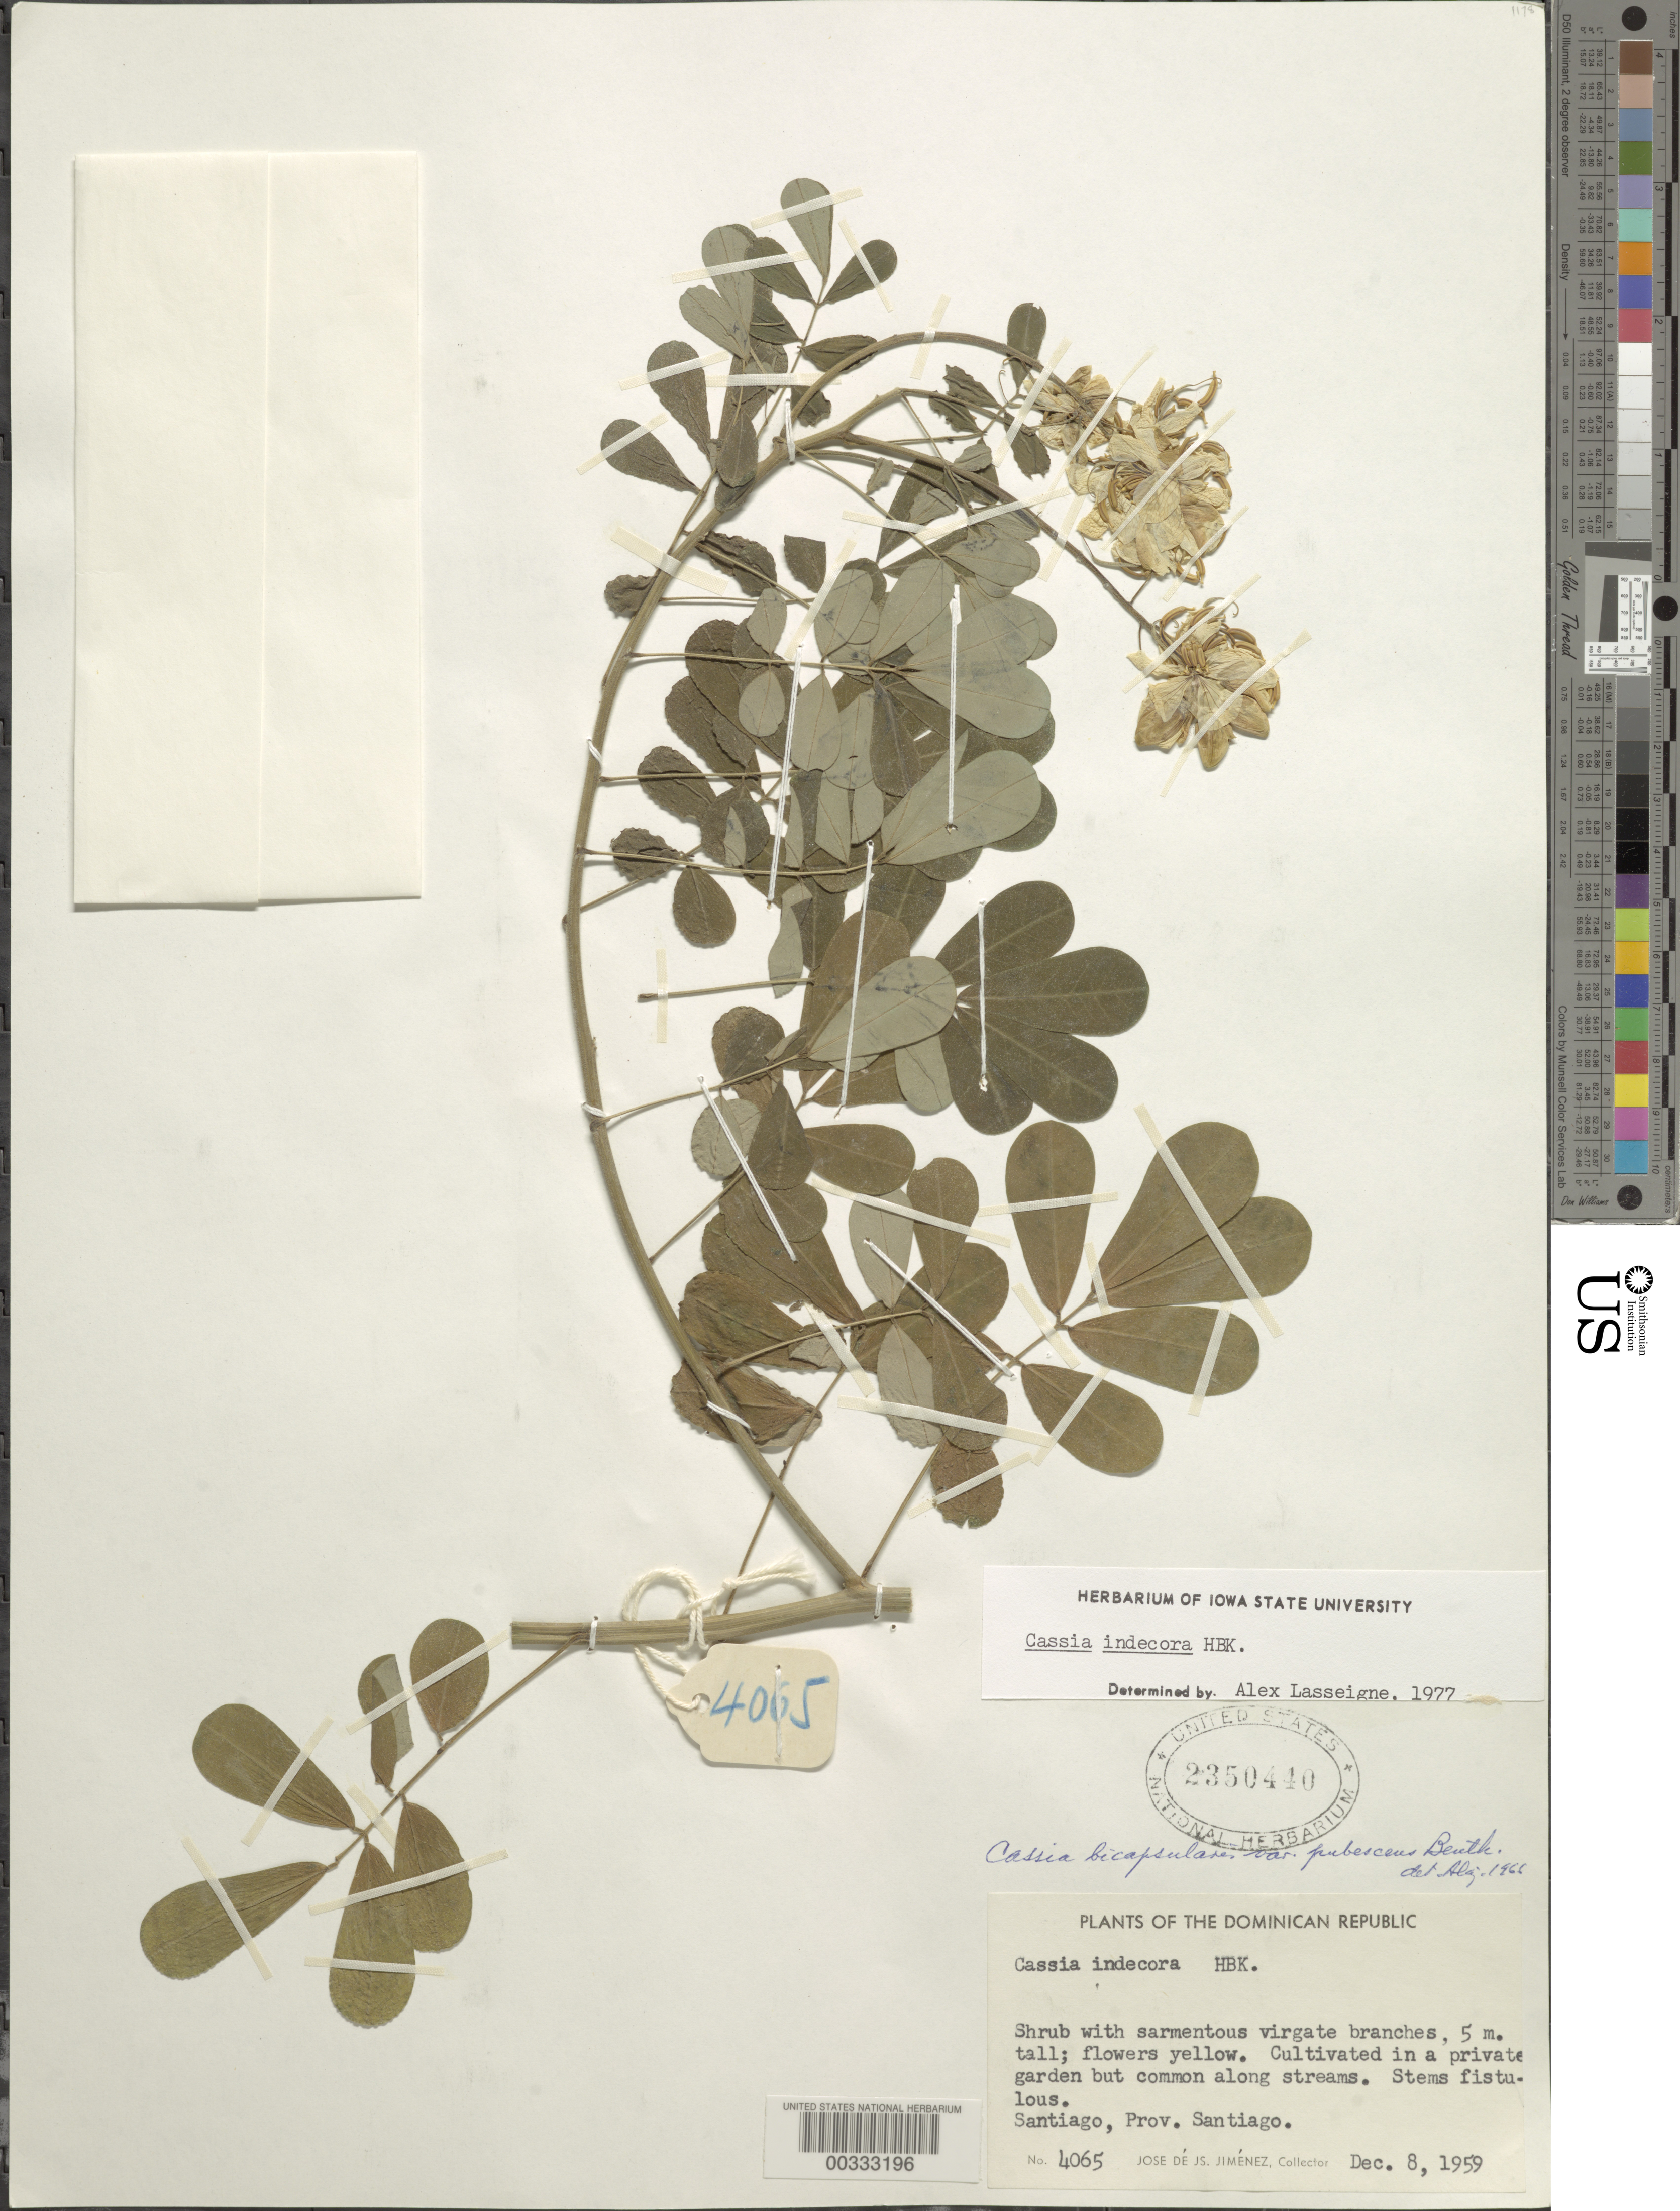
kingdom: Plantae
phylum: Tracheophyta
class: Magnoliopsida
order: Fabales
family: Fabaceae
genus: Senna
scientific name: Senna pendula var. advena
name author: (Vogel) H.S. Irwin & Barneby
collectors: J. J. Jiménez Almonte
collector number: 4065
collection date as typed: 08 Dec 1959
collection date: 1959-12-08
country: Dominican Republic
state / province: Santiago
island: Hispaniola Island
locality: Santiago, private garden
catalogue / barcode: US 2350440